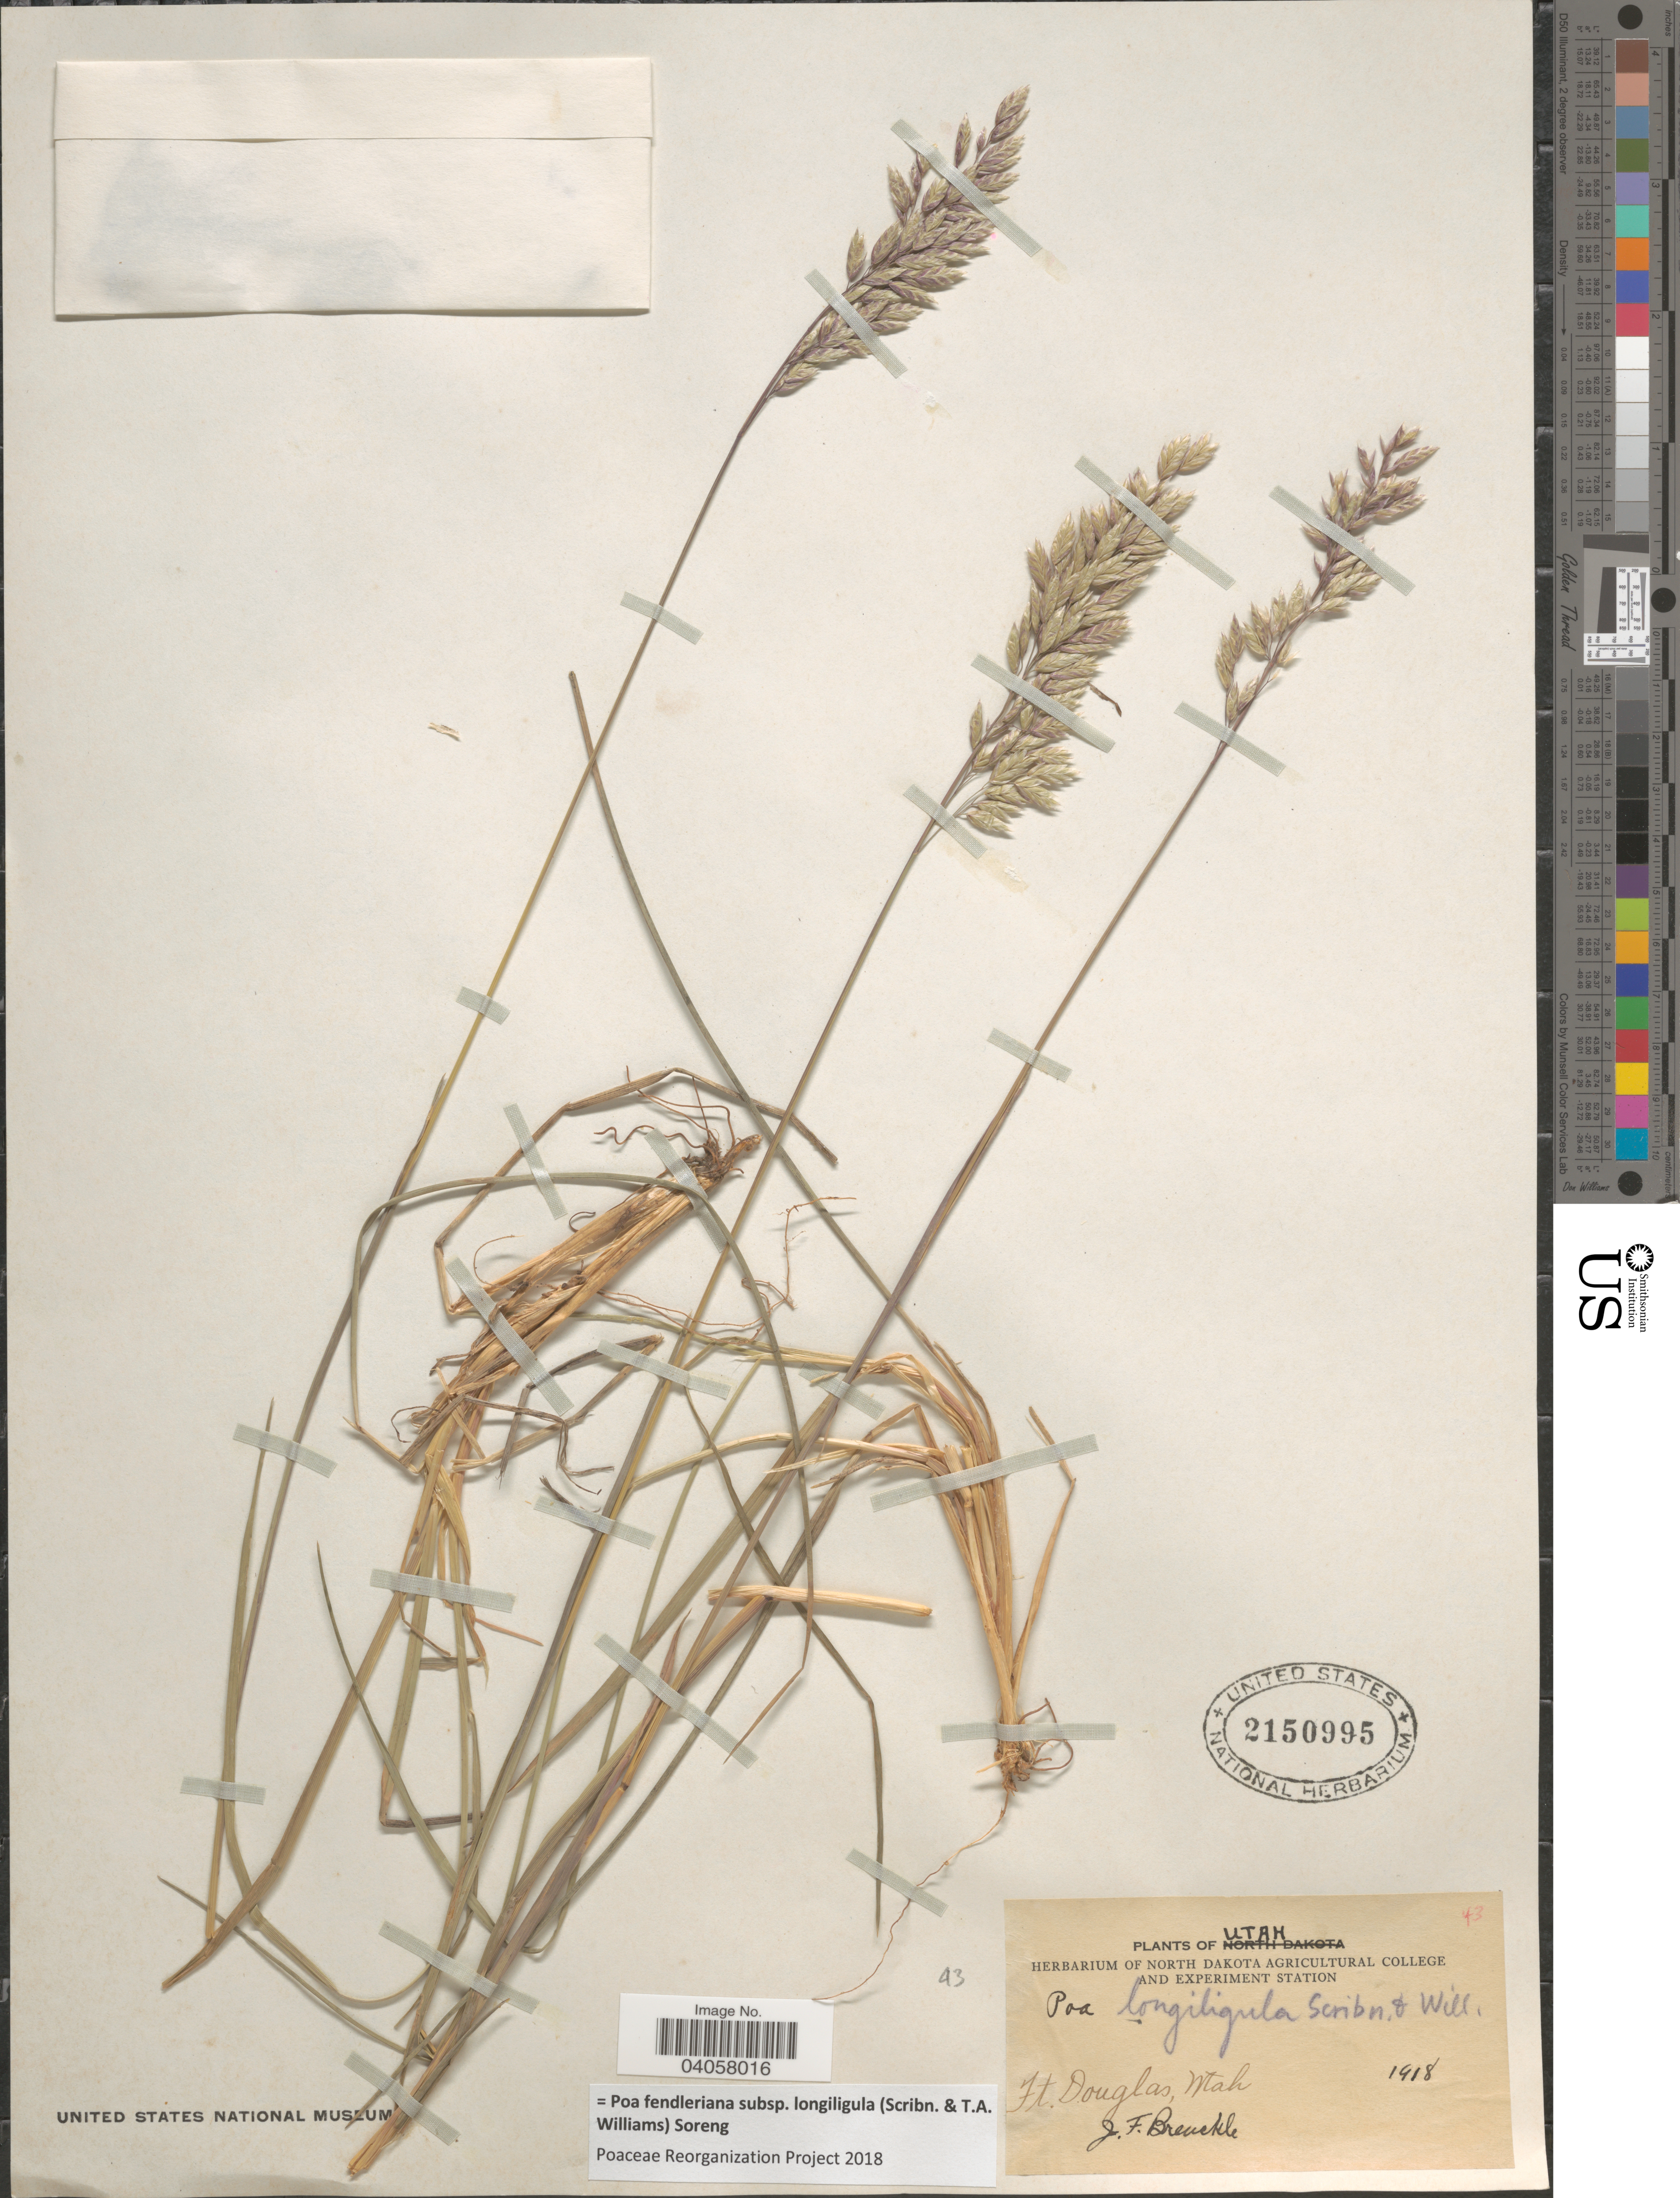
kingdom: Plantae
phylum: Tracheophyta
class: Liliopsida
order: Poales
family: Poaceae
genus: Poa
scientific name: Poa fendleriana subsp. longiligula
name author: (Scribn. & T.A. Williams) Soreng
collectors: J. Brenckle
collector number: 43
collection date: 1918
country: United States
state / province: Utah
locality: Ft. Douglas.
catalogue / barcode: US 2150995